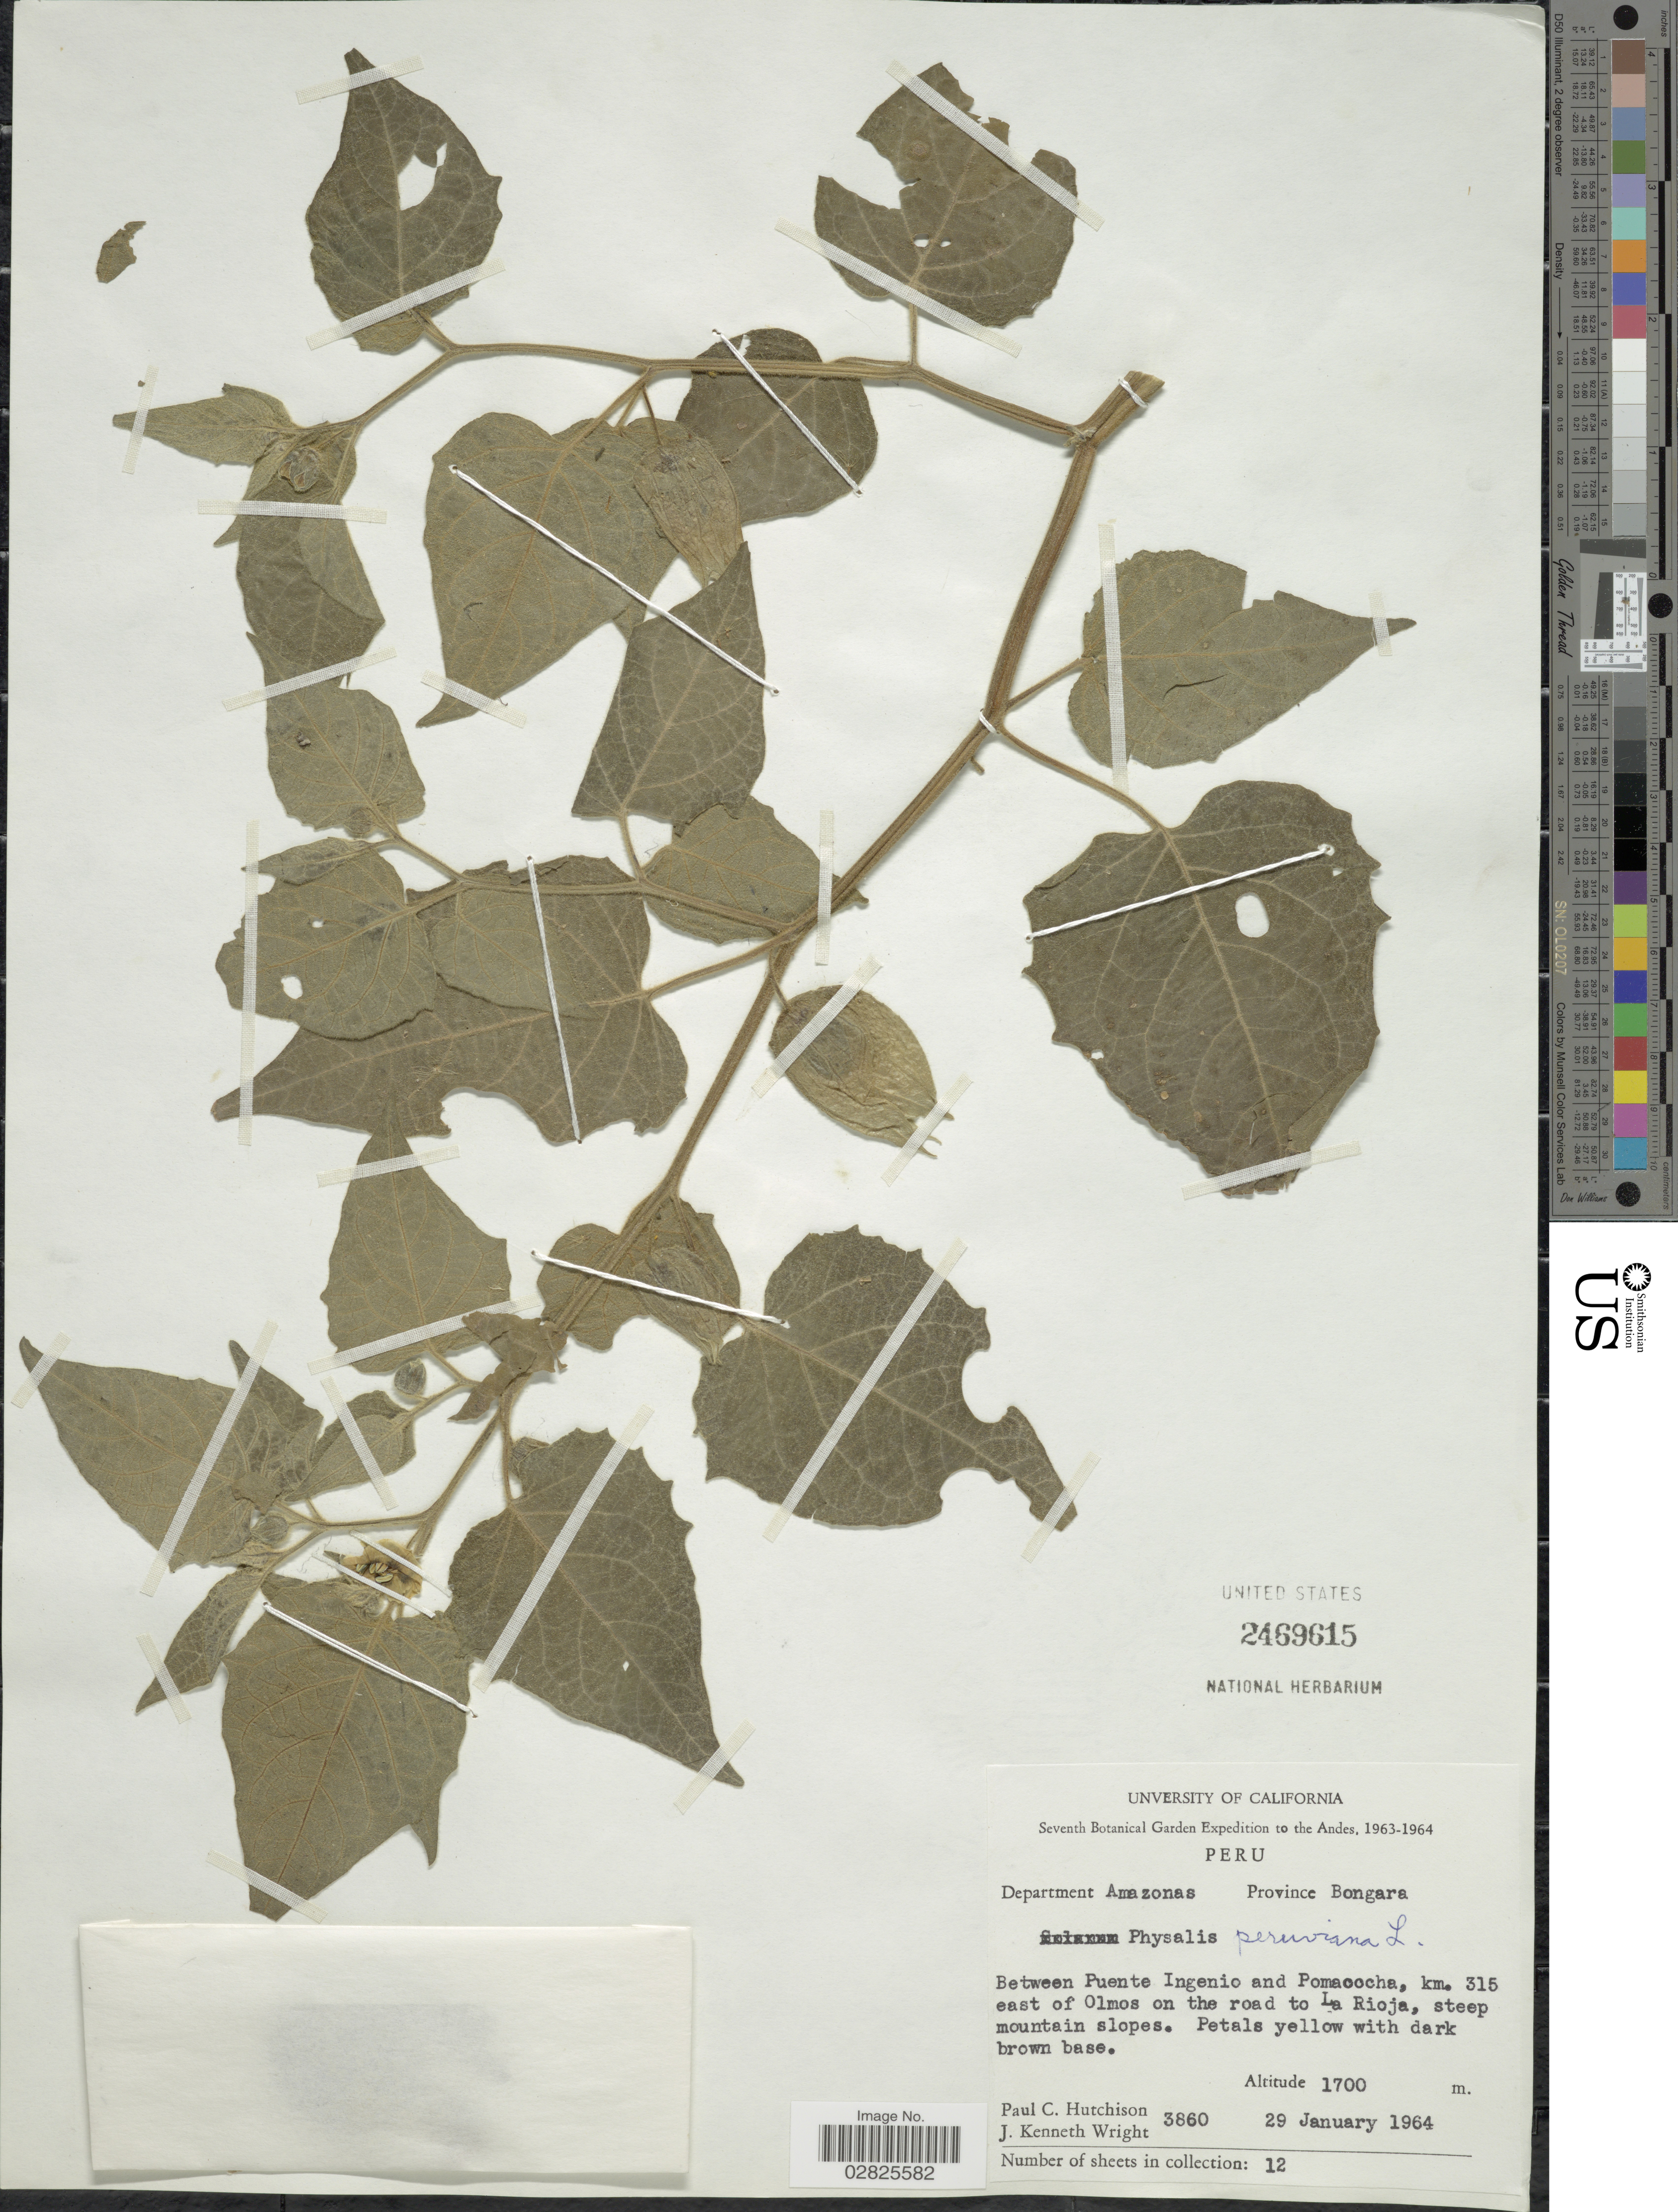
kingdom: Plantae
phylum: Tracheophyta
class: Magnoliopsida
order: Solanales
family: Solanaceae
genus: Physalis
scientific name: Physalis peruviana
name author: L.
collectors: P. C. Hutchison & J. K. Wright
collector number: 3860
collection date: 1964-01-29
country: Peru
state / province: Amazonas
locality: The Andes. Department Amazonas. Province Bongara. Between Puente Ingenio and Pomaoocha, km. 315 east of Olmos on the road to La Rioja, steep mountain slopes.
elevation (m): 1700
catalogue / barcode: US 2469615